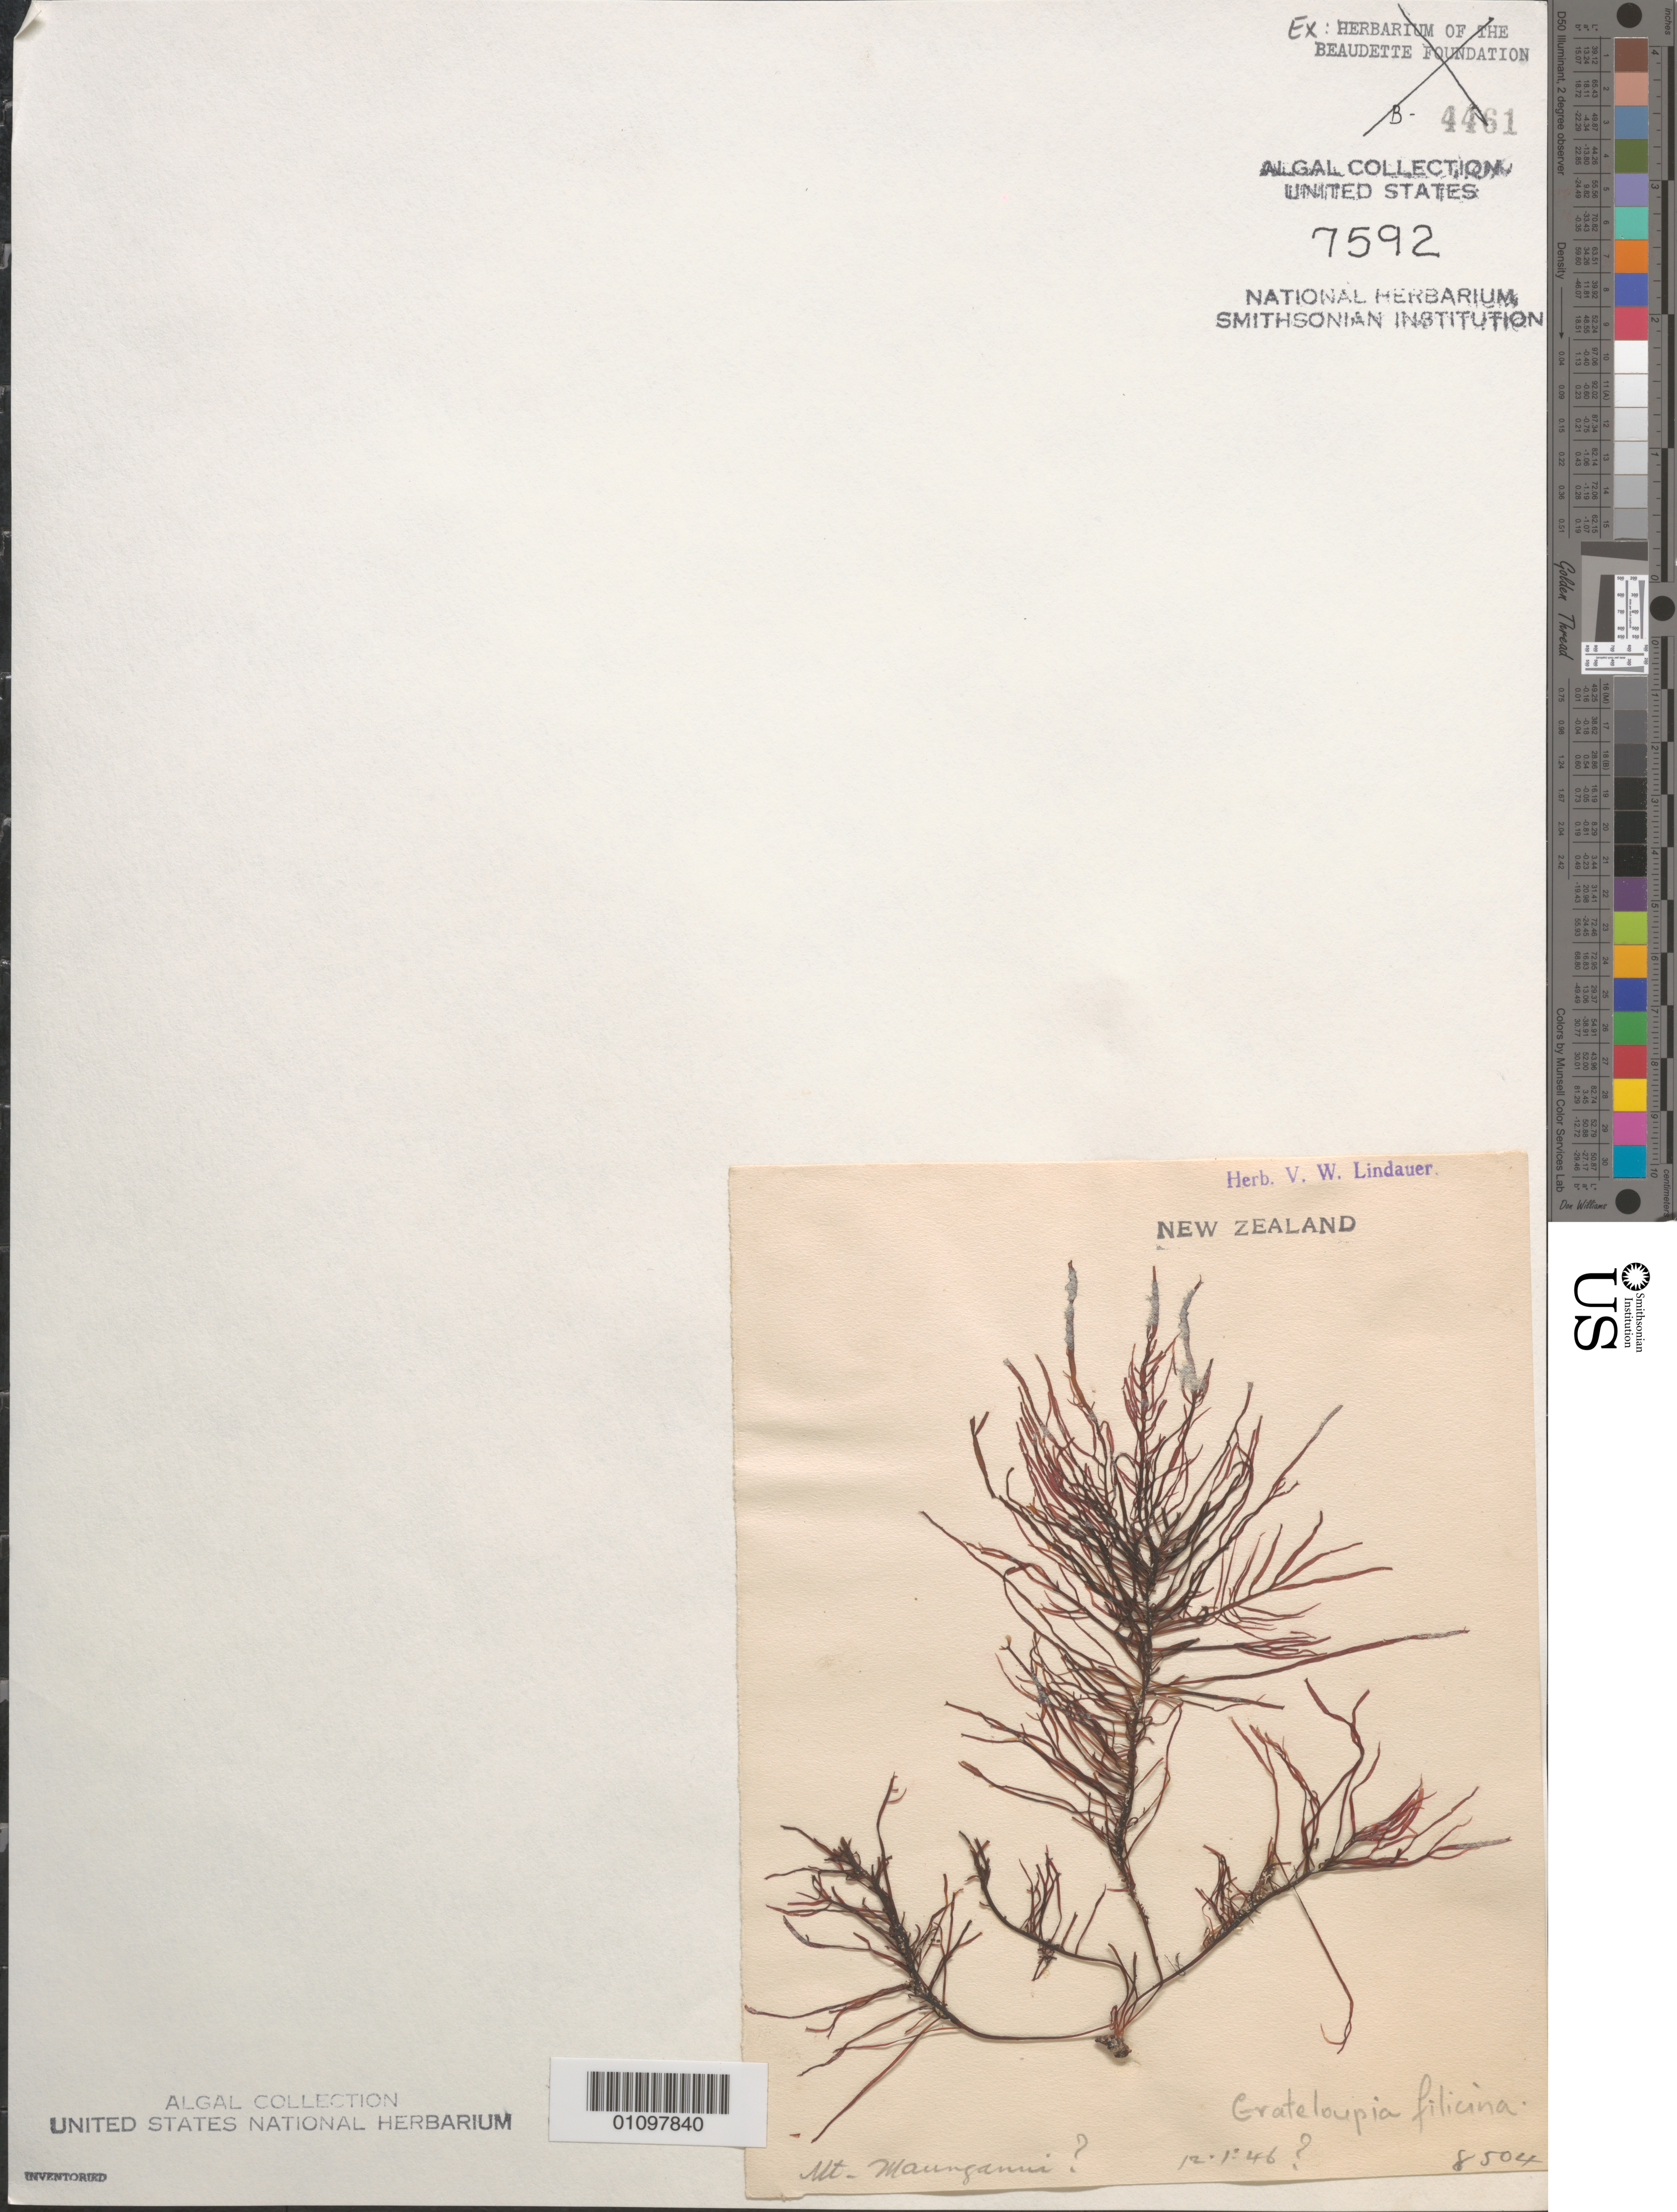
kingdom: Plantae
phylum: Rhodophyta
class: Florideophyceae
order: Halymeniales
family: Halymeniaceae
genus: Grateloupia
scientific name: Grateloupia filicina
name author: (J.V.Lamouroux) C. Agardh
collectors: V. Lindauer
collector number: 8504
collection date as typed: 12 Jan 1946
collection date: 1946-01-12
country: New Zealand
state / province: Bay of Plenty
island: North Island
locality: Mount Maunganui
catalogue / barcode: US 7592